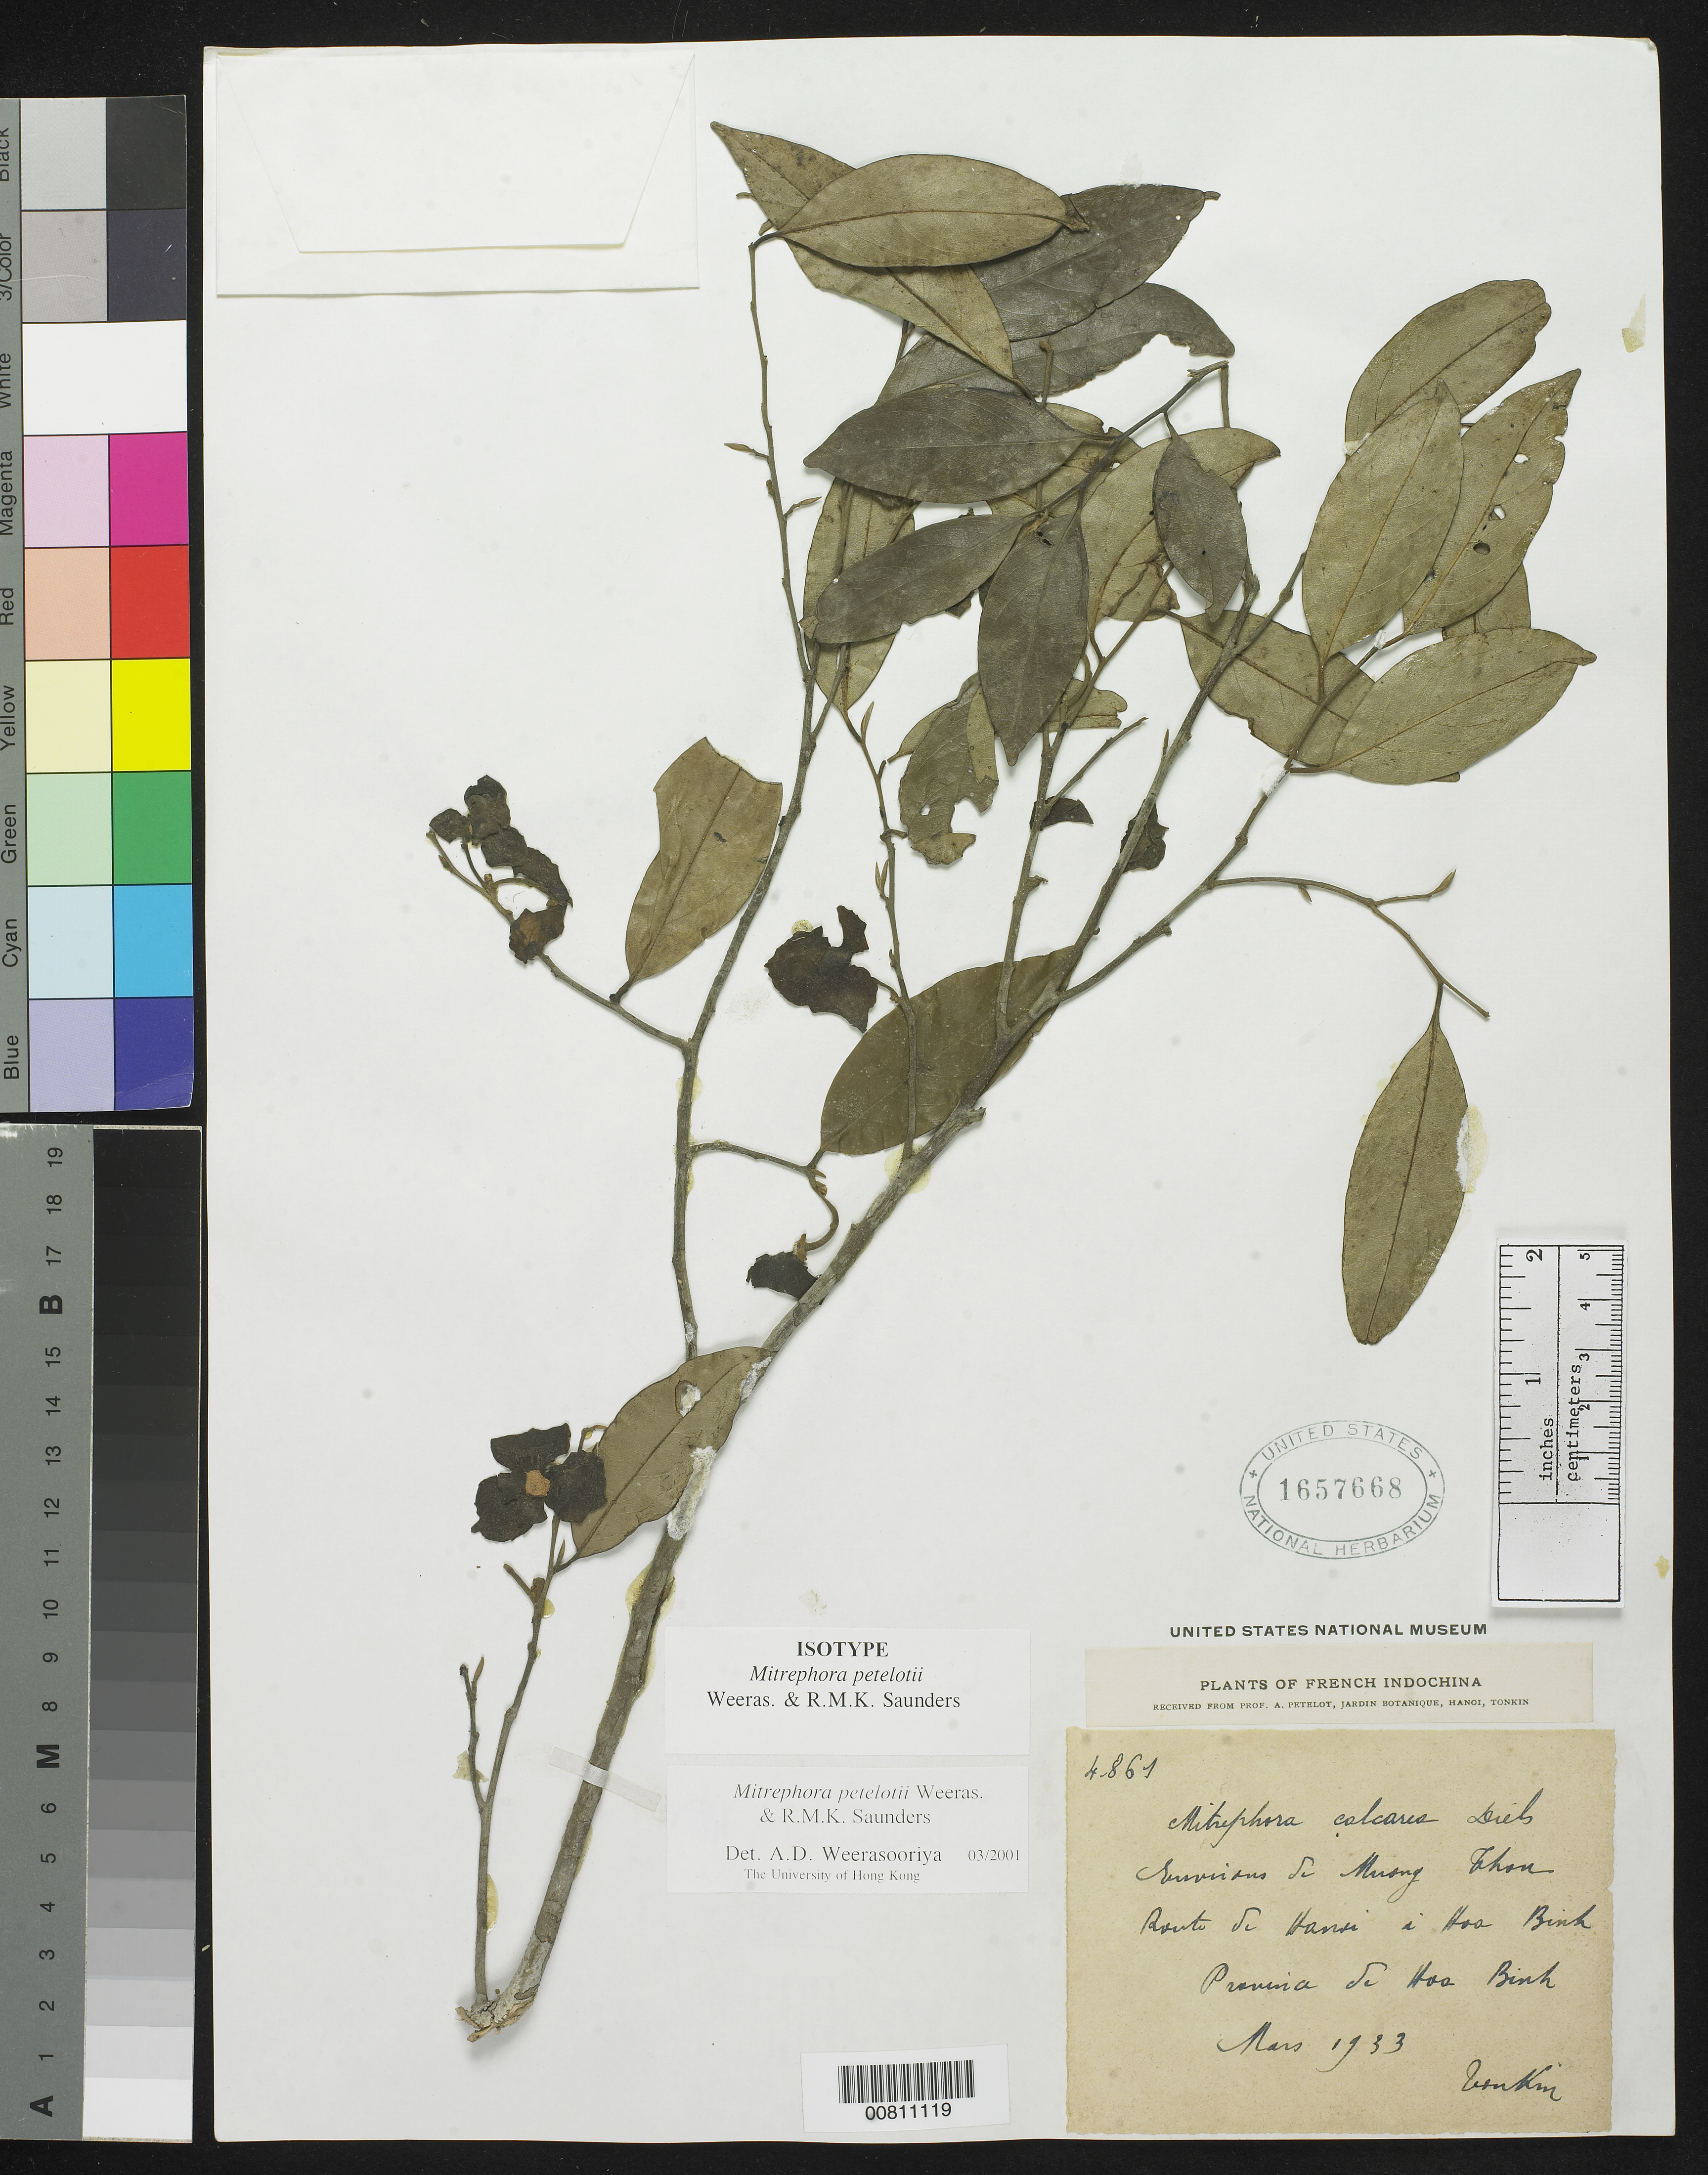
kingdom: Plantae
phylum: Tracheophyta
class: Magnoliopsida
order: Magnoliales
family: Annonaceae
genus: Mitrephora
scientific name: Mitrephora petelotii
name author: Weeras. & R.M.K. Saunders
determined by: Weerasooriya, A.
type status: Isotype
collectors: A. Petelot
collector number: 4861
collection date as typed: Mar 1933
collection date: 1933-03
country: Vietnam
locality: Environs du Muang Thon. Route du Hansi à Hoa Binh. Provincia de Hoa Binh, Tonkin.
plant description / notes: Holotype at P.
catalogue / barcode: US 1657668